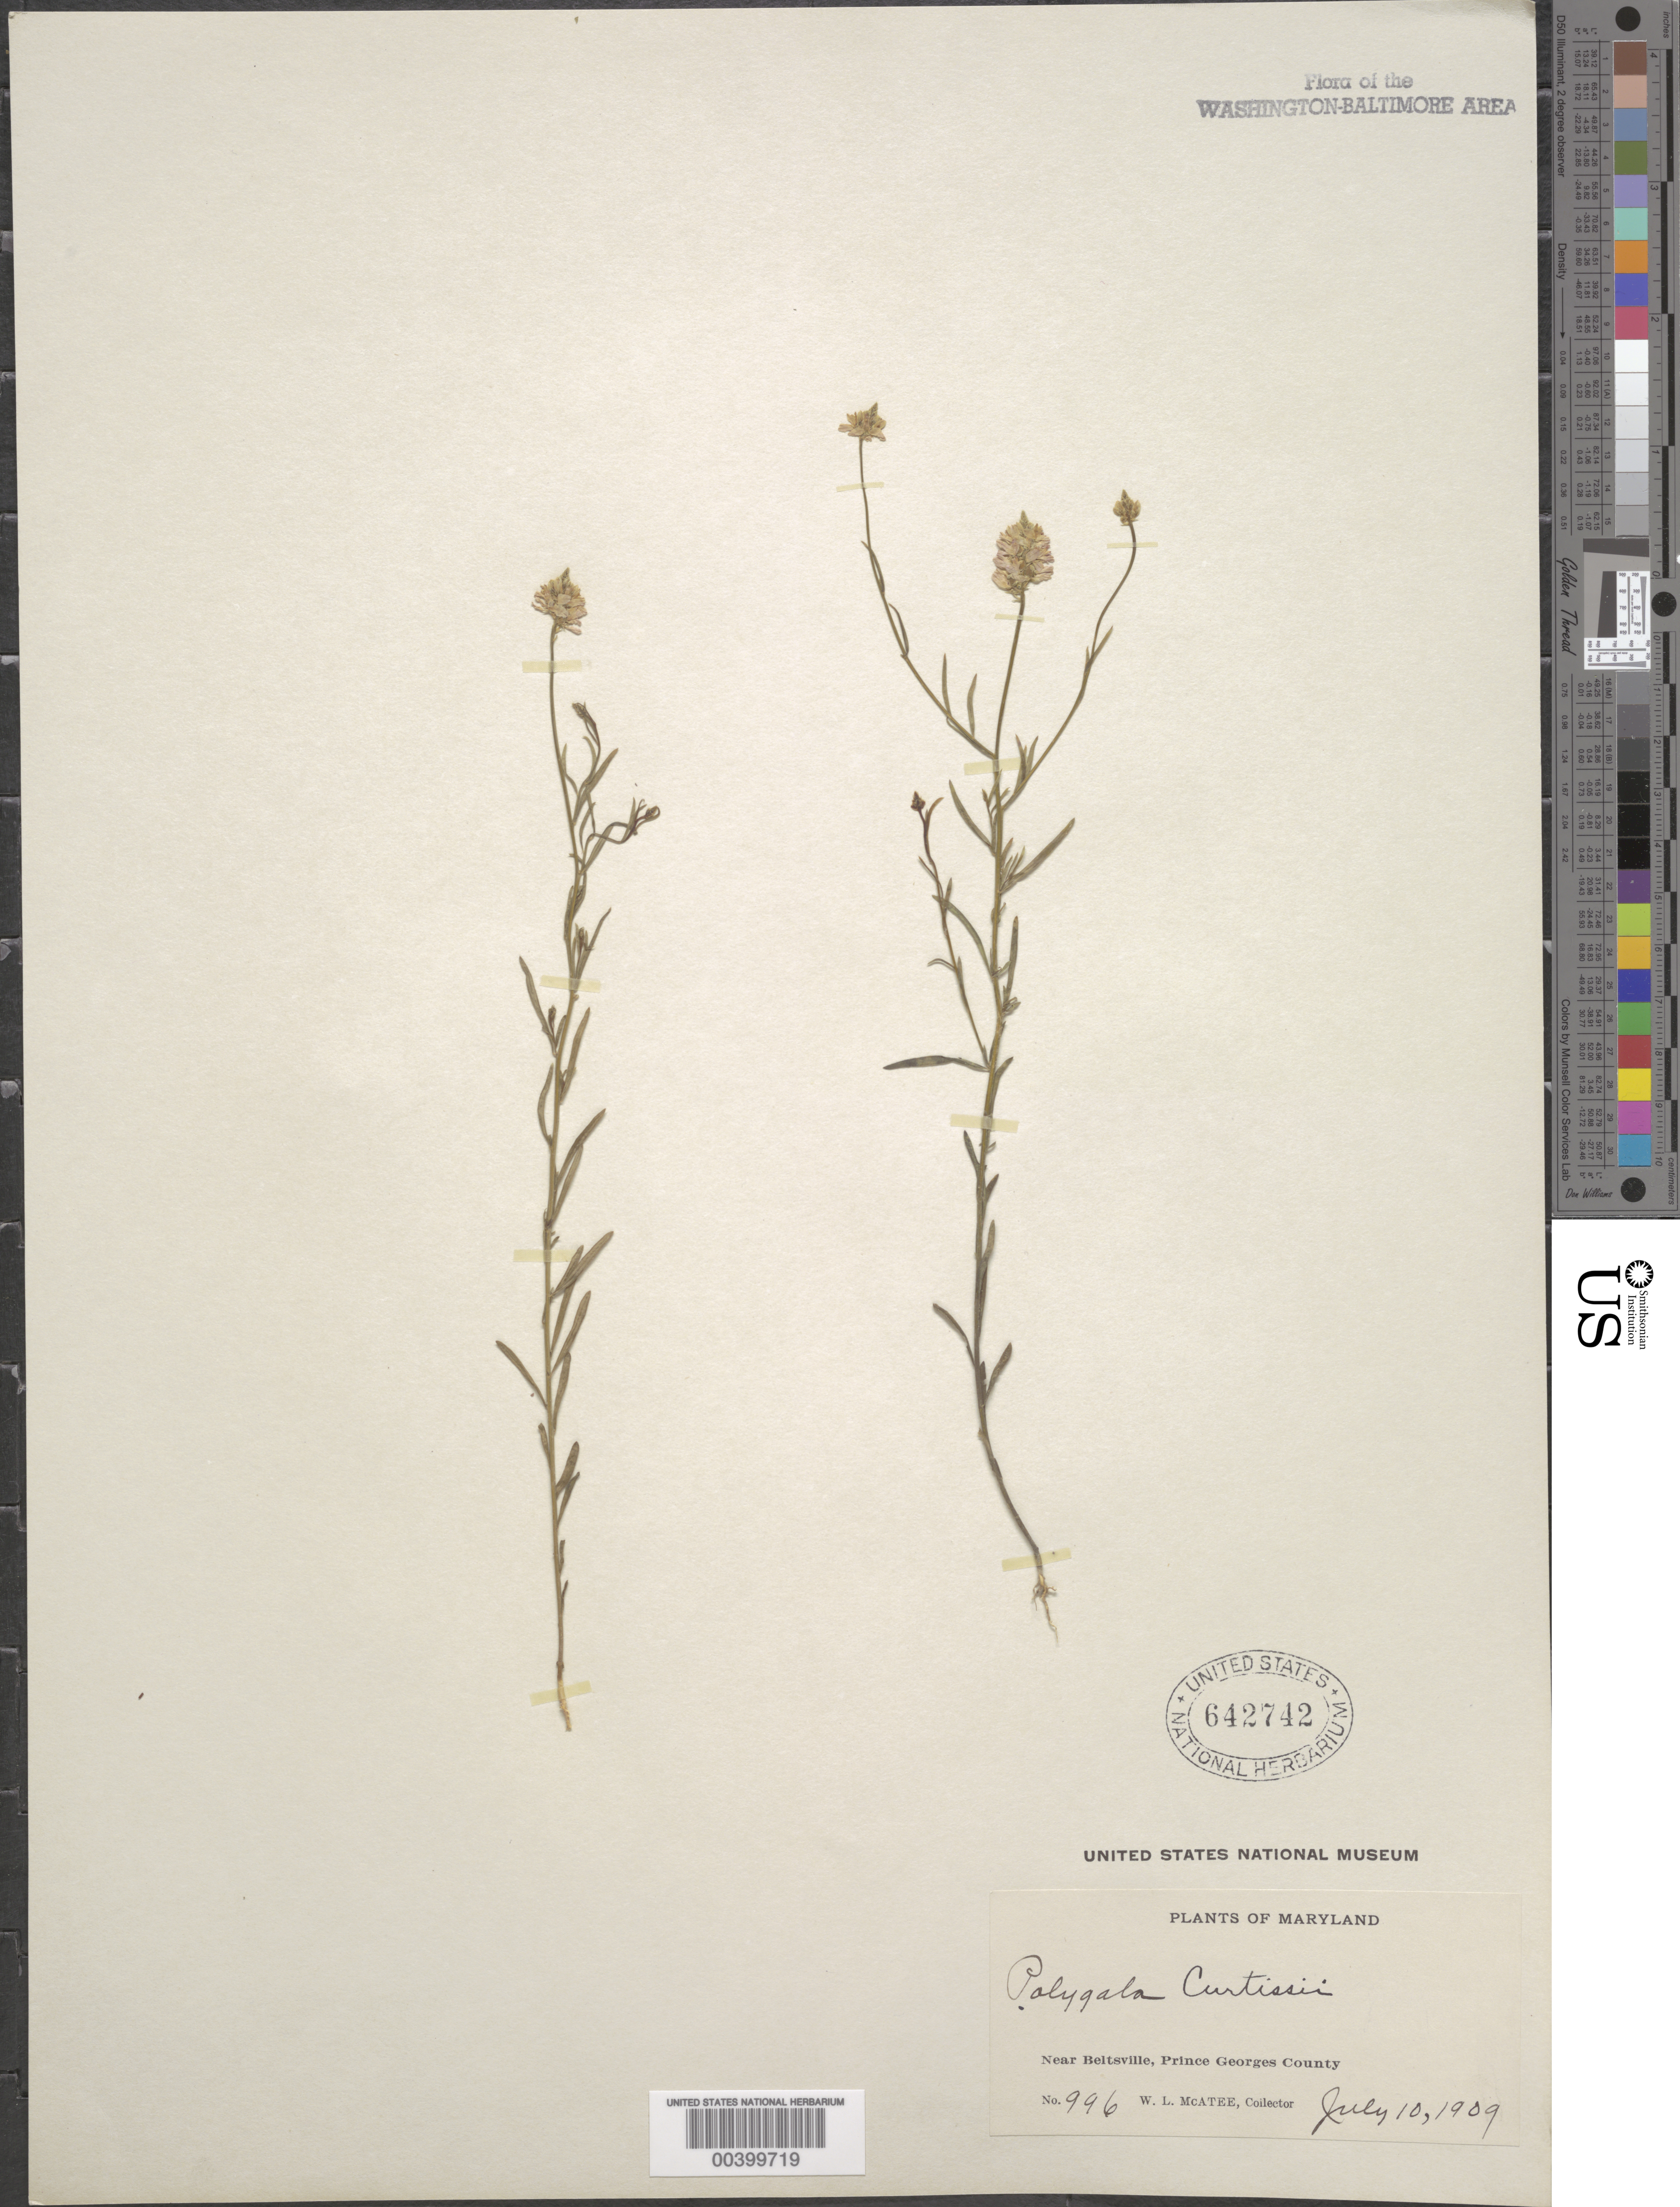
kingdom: Plantae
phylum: Tracheophyta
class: Magnoliopsida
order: Fabales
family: Polygalaceae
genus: Polygala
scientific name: Polygala curtissii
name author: A. Gray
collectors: W. McAtee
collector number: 996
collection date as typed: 10 Jul 1909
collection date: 1909-07-10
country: United States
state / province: Maryland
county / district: Prince George's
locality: Beltsville vicinity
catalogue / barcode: US 642742